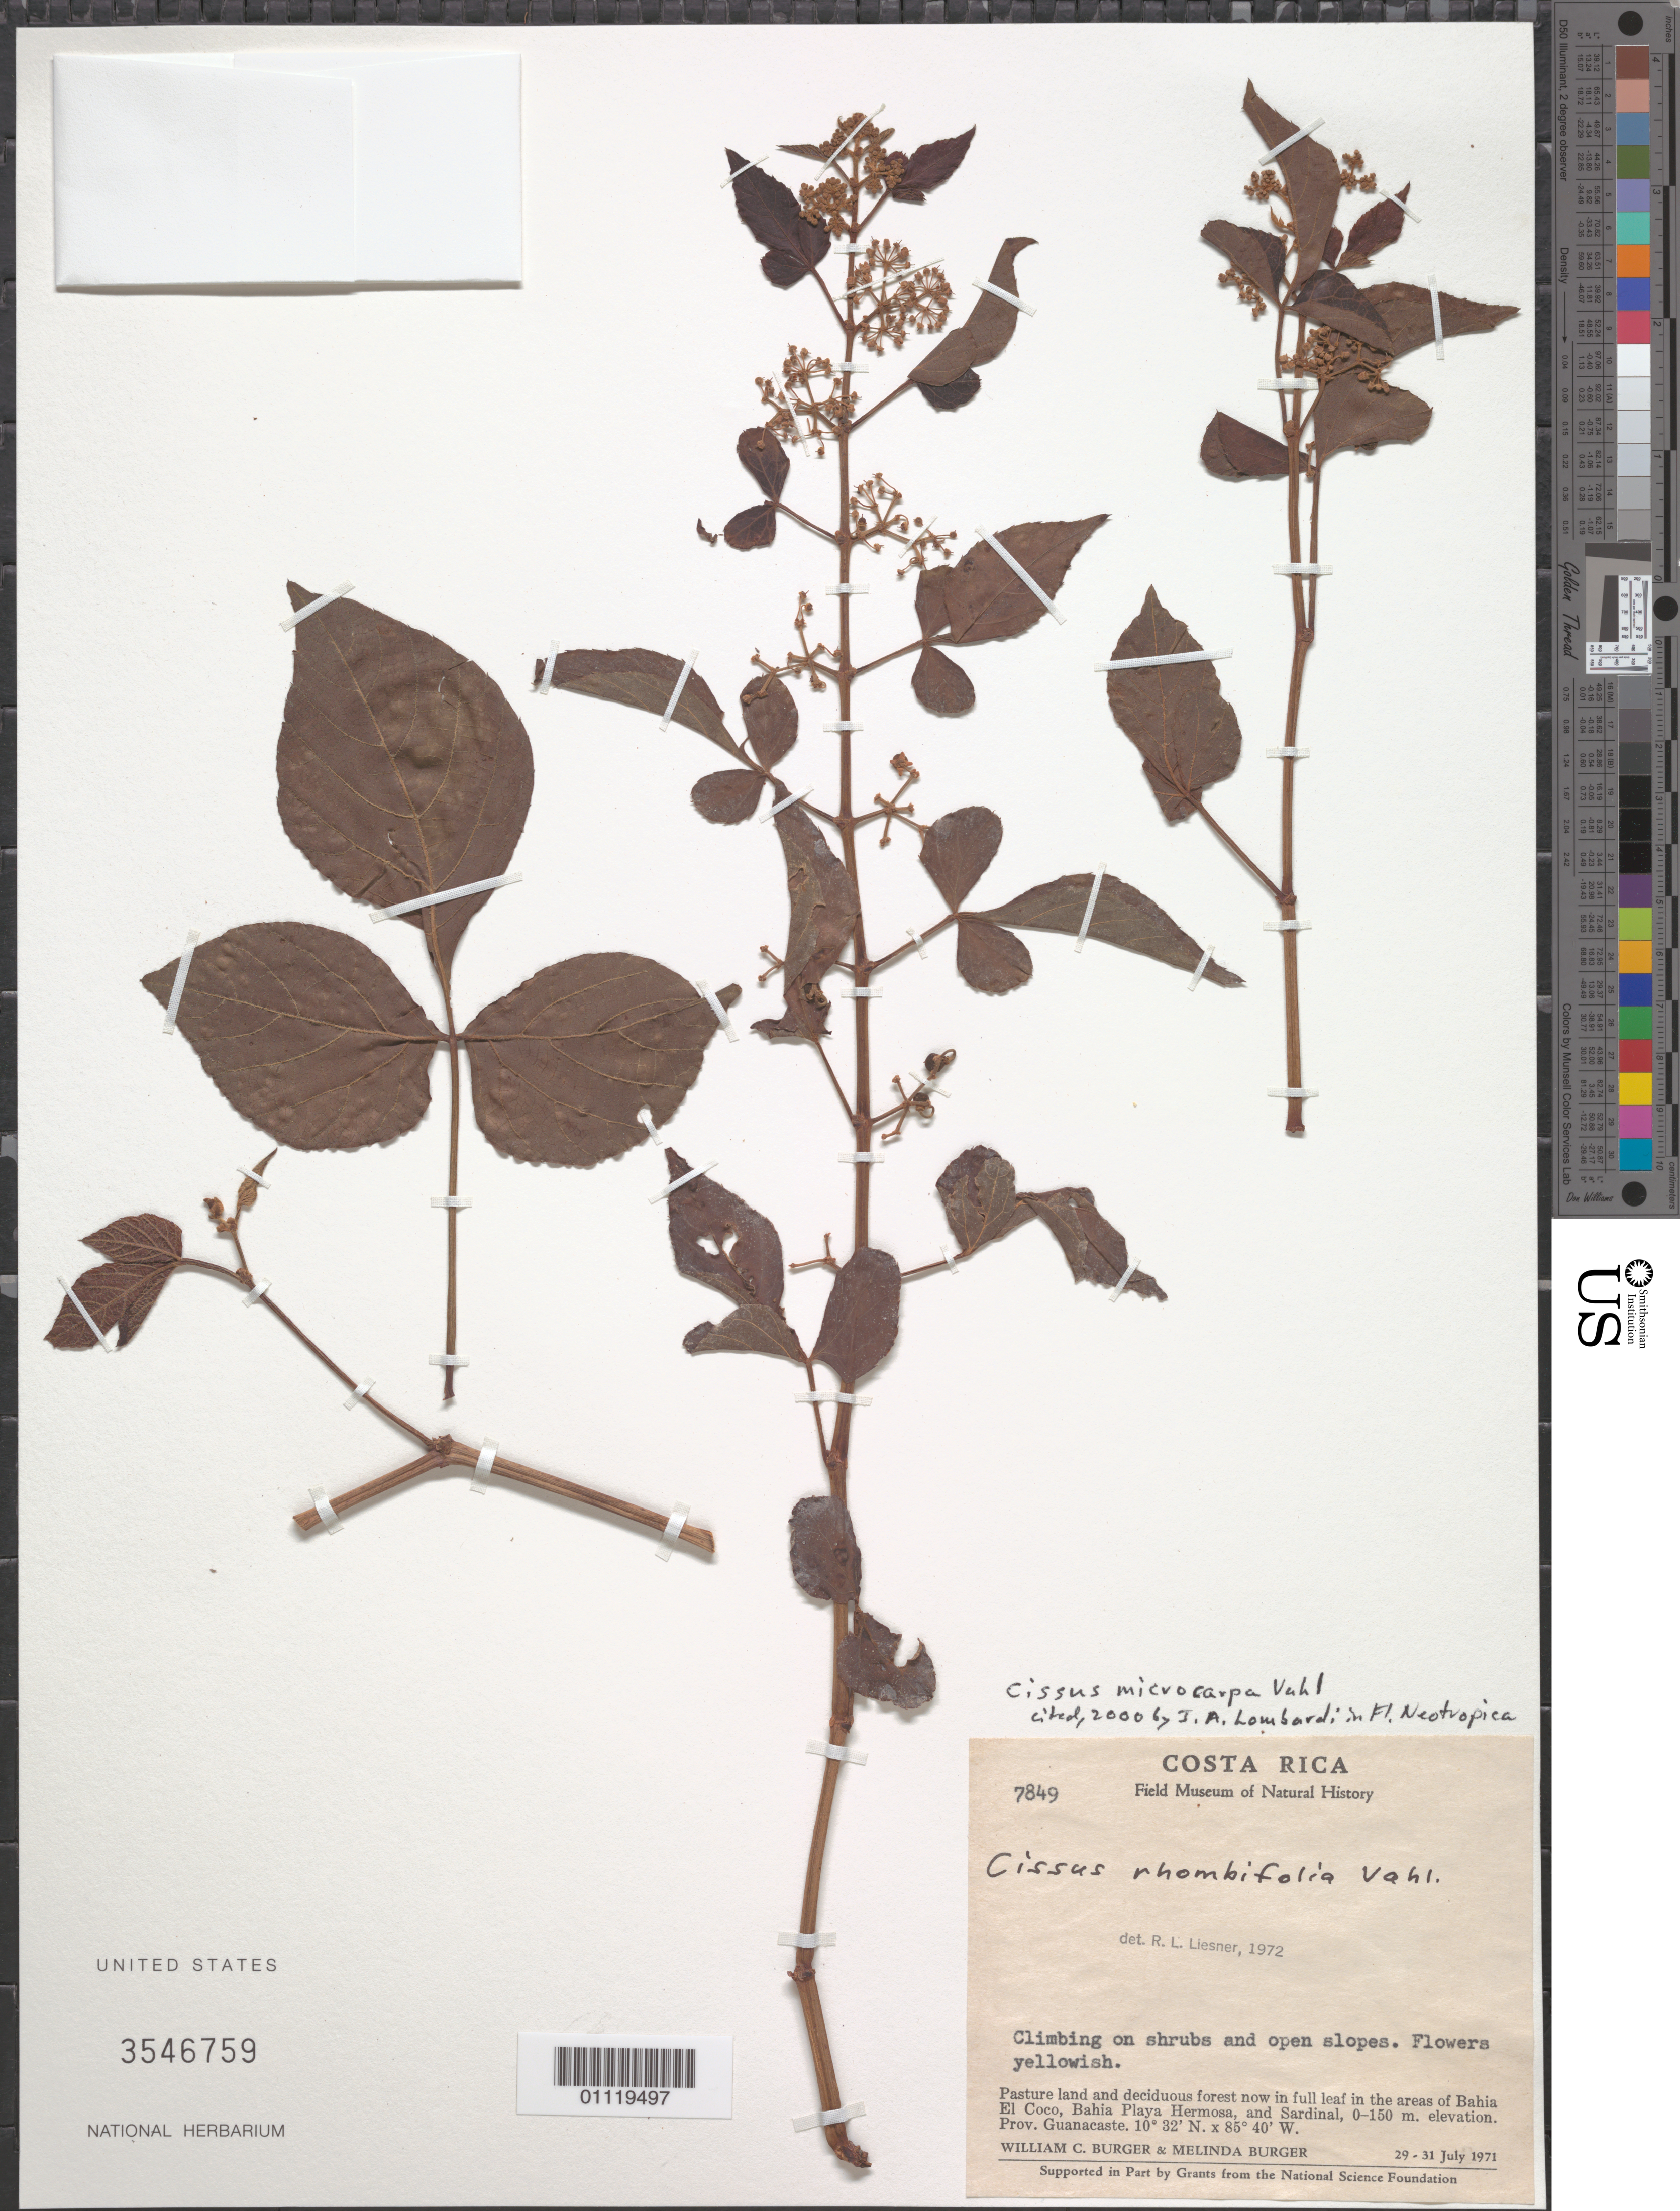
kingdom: Plantae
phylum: Tracheophyta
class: Magnoliopsida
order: Vitales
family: Vitaceae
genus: Cissus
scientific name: Cissus microcarpa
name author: Vahl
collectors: W. Burger & M. Burger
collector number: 7849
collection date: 1971-07-29/1971-07-31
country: Costa Rica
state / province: Guanacaste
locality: Bahia El Coco, Bahia Playa Hermosa and Sardinal.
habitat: Climbing on shrubs and open slopes.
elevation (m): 150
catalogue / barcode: US 3546759